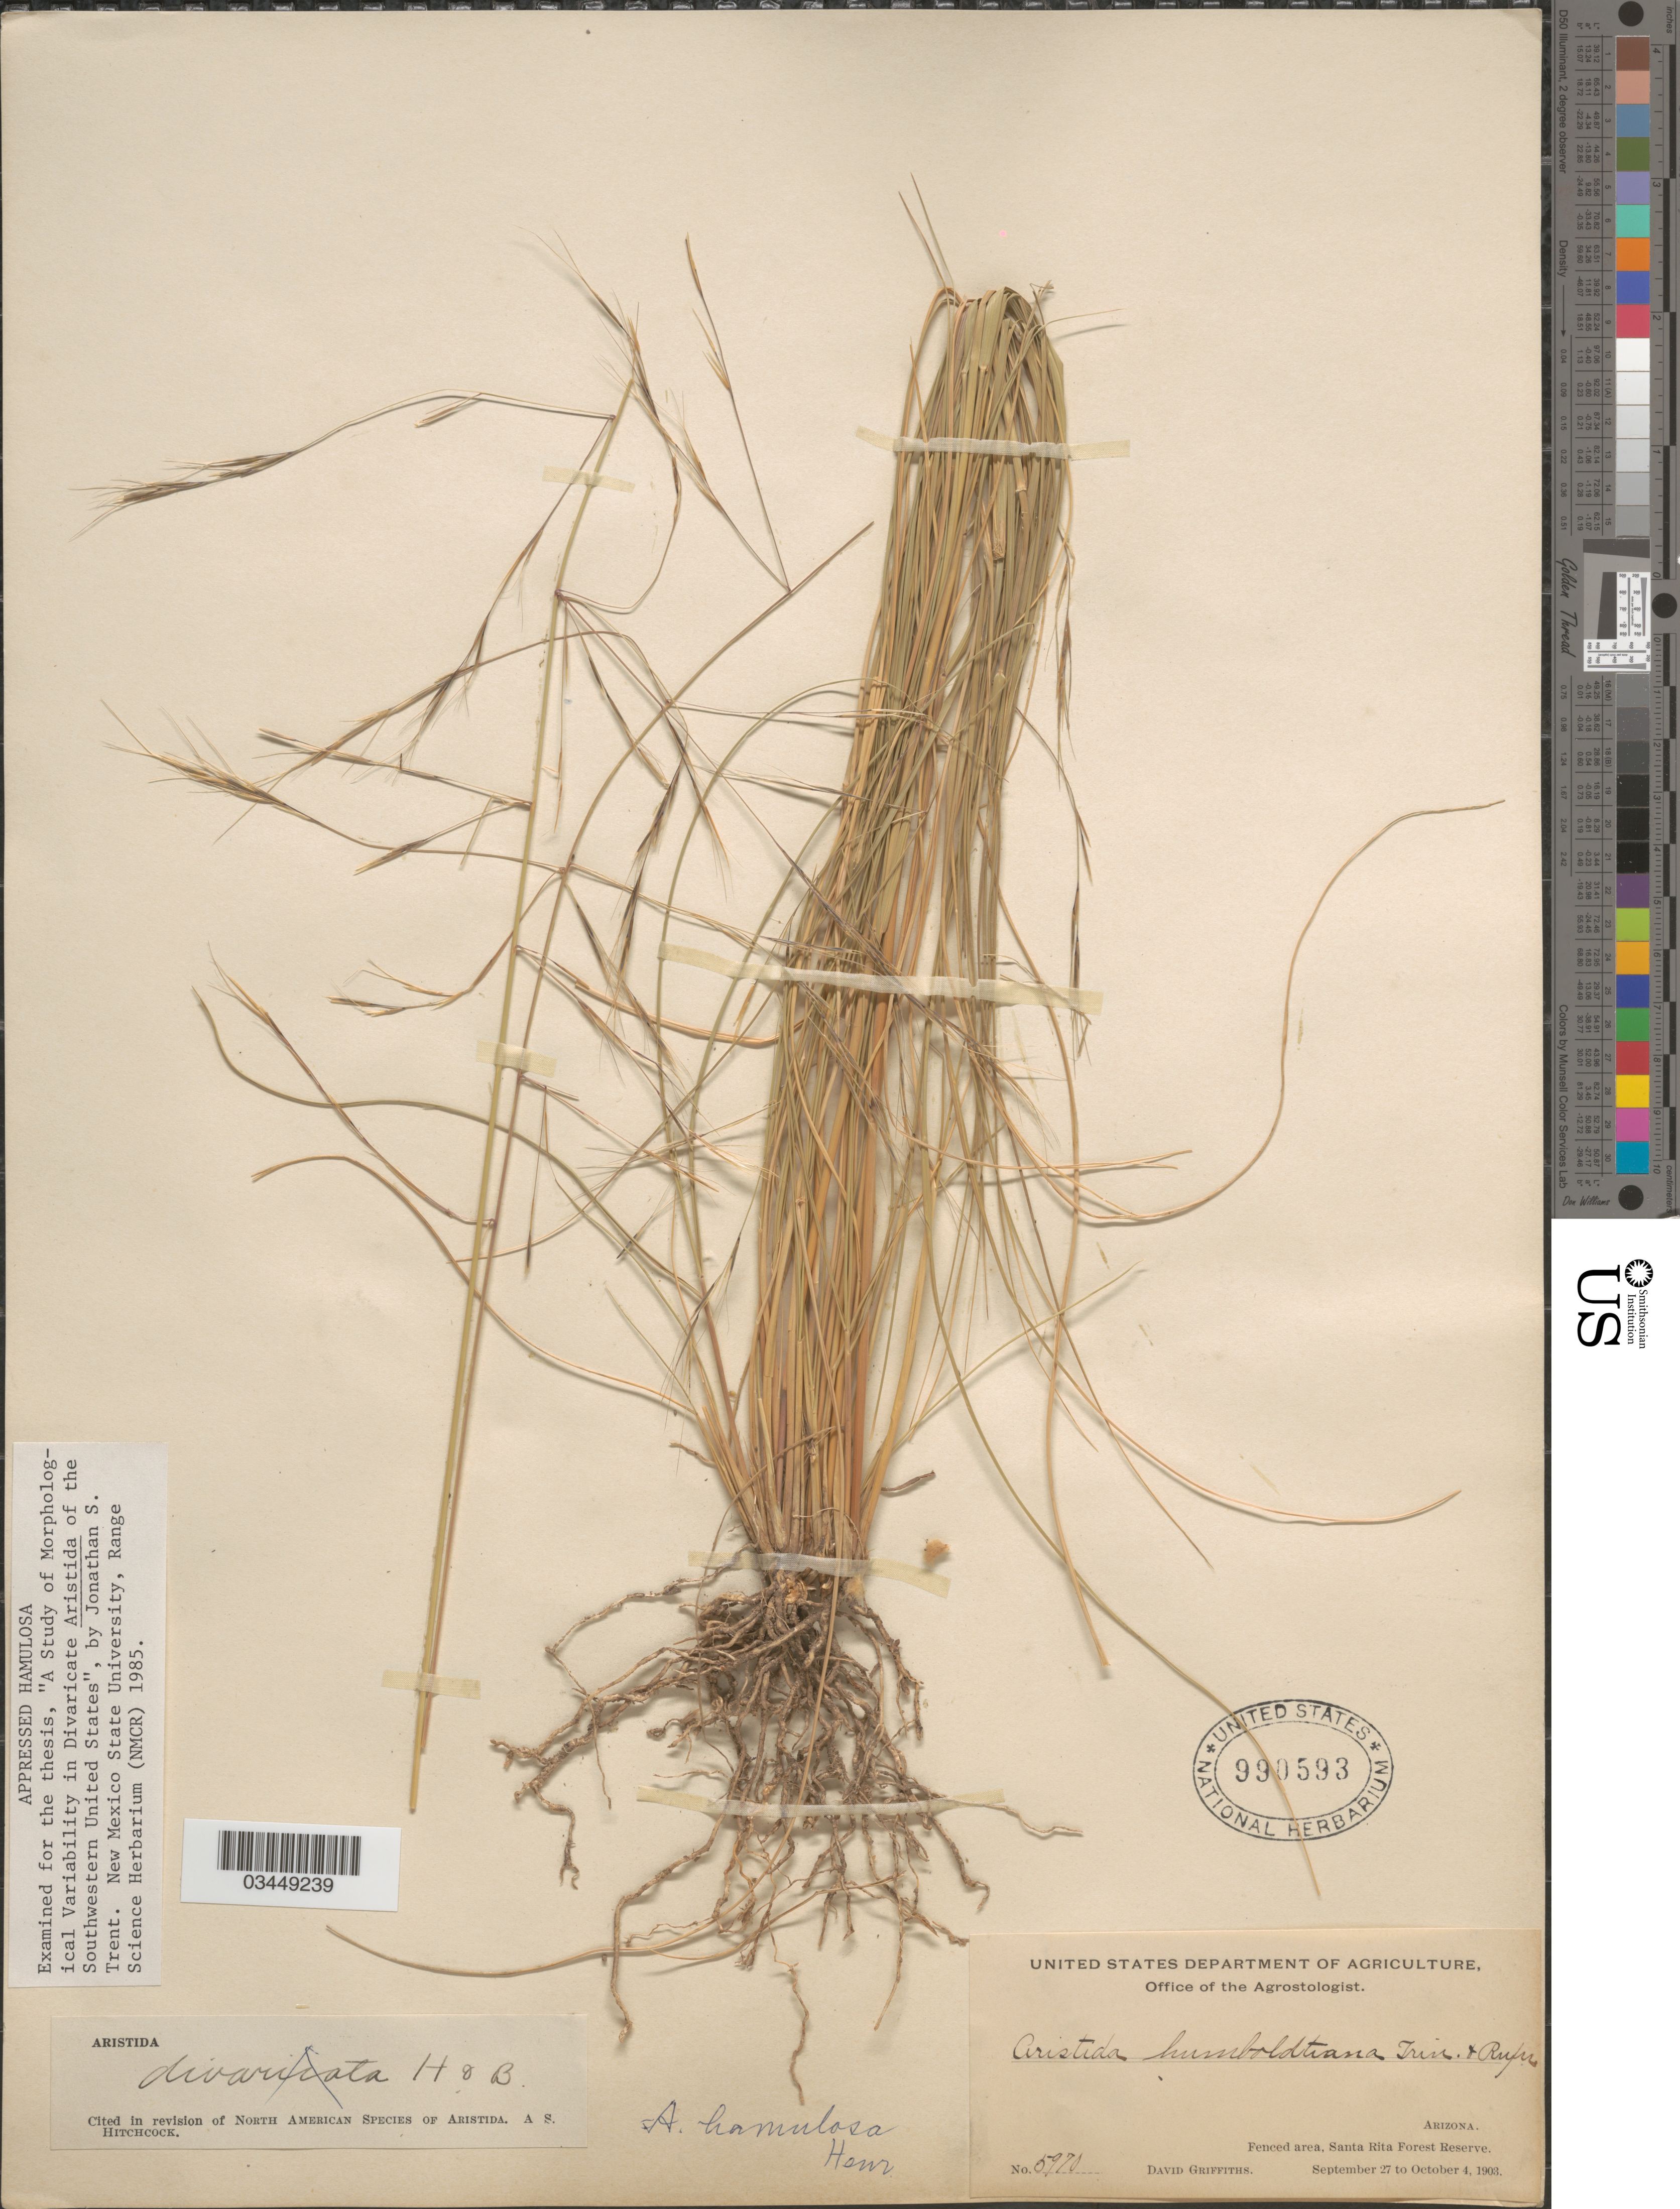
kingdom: Plantae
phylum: Tracheophyta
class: Liliopsida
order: Poales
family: Poaceae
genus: Aristida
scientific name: Aristida hamulosa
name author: Henr.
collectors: D. Griffiths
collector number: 5970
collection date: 1903-09-27/1903-10-04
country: United States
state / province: Arizona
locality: Fenced area, Santa Rita Forest Reserve.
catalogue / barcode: US 990593